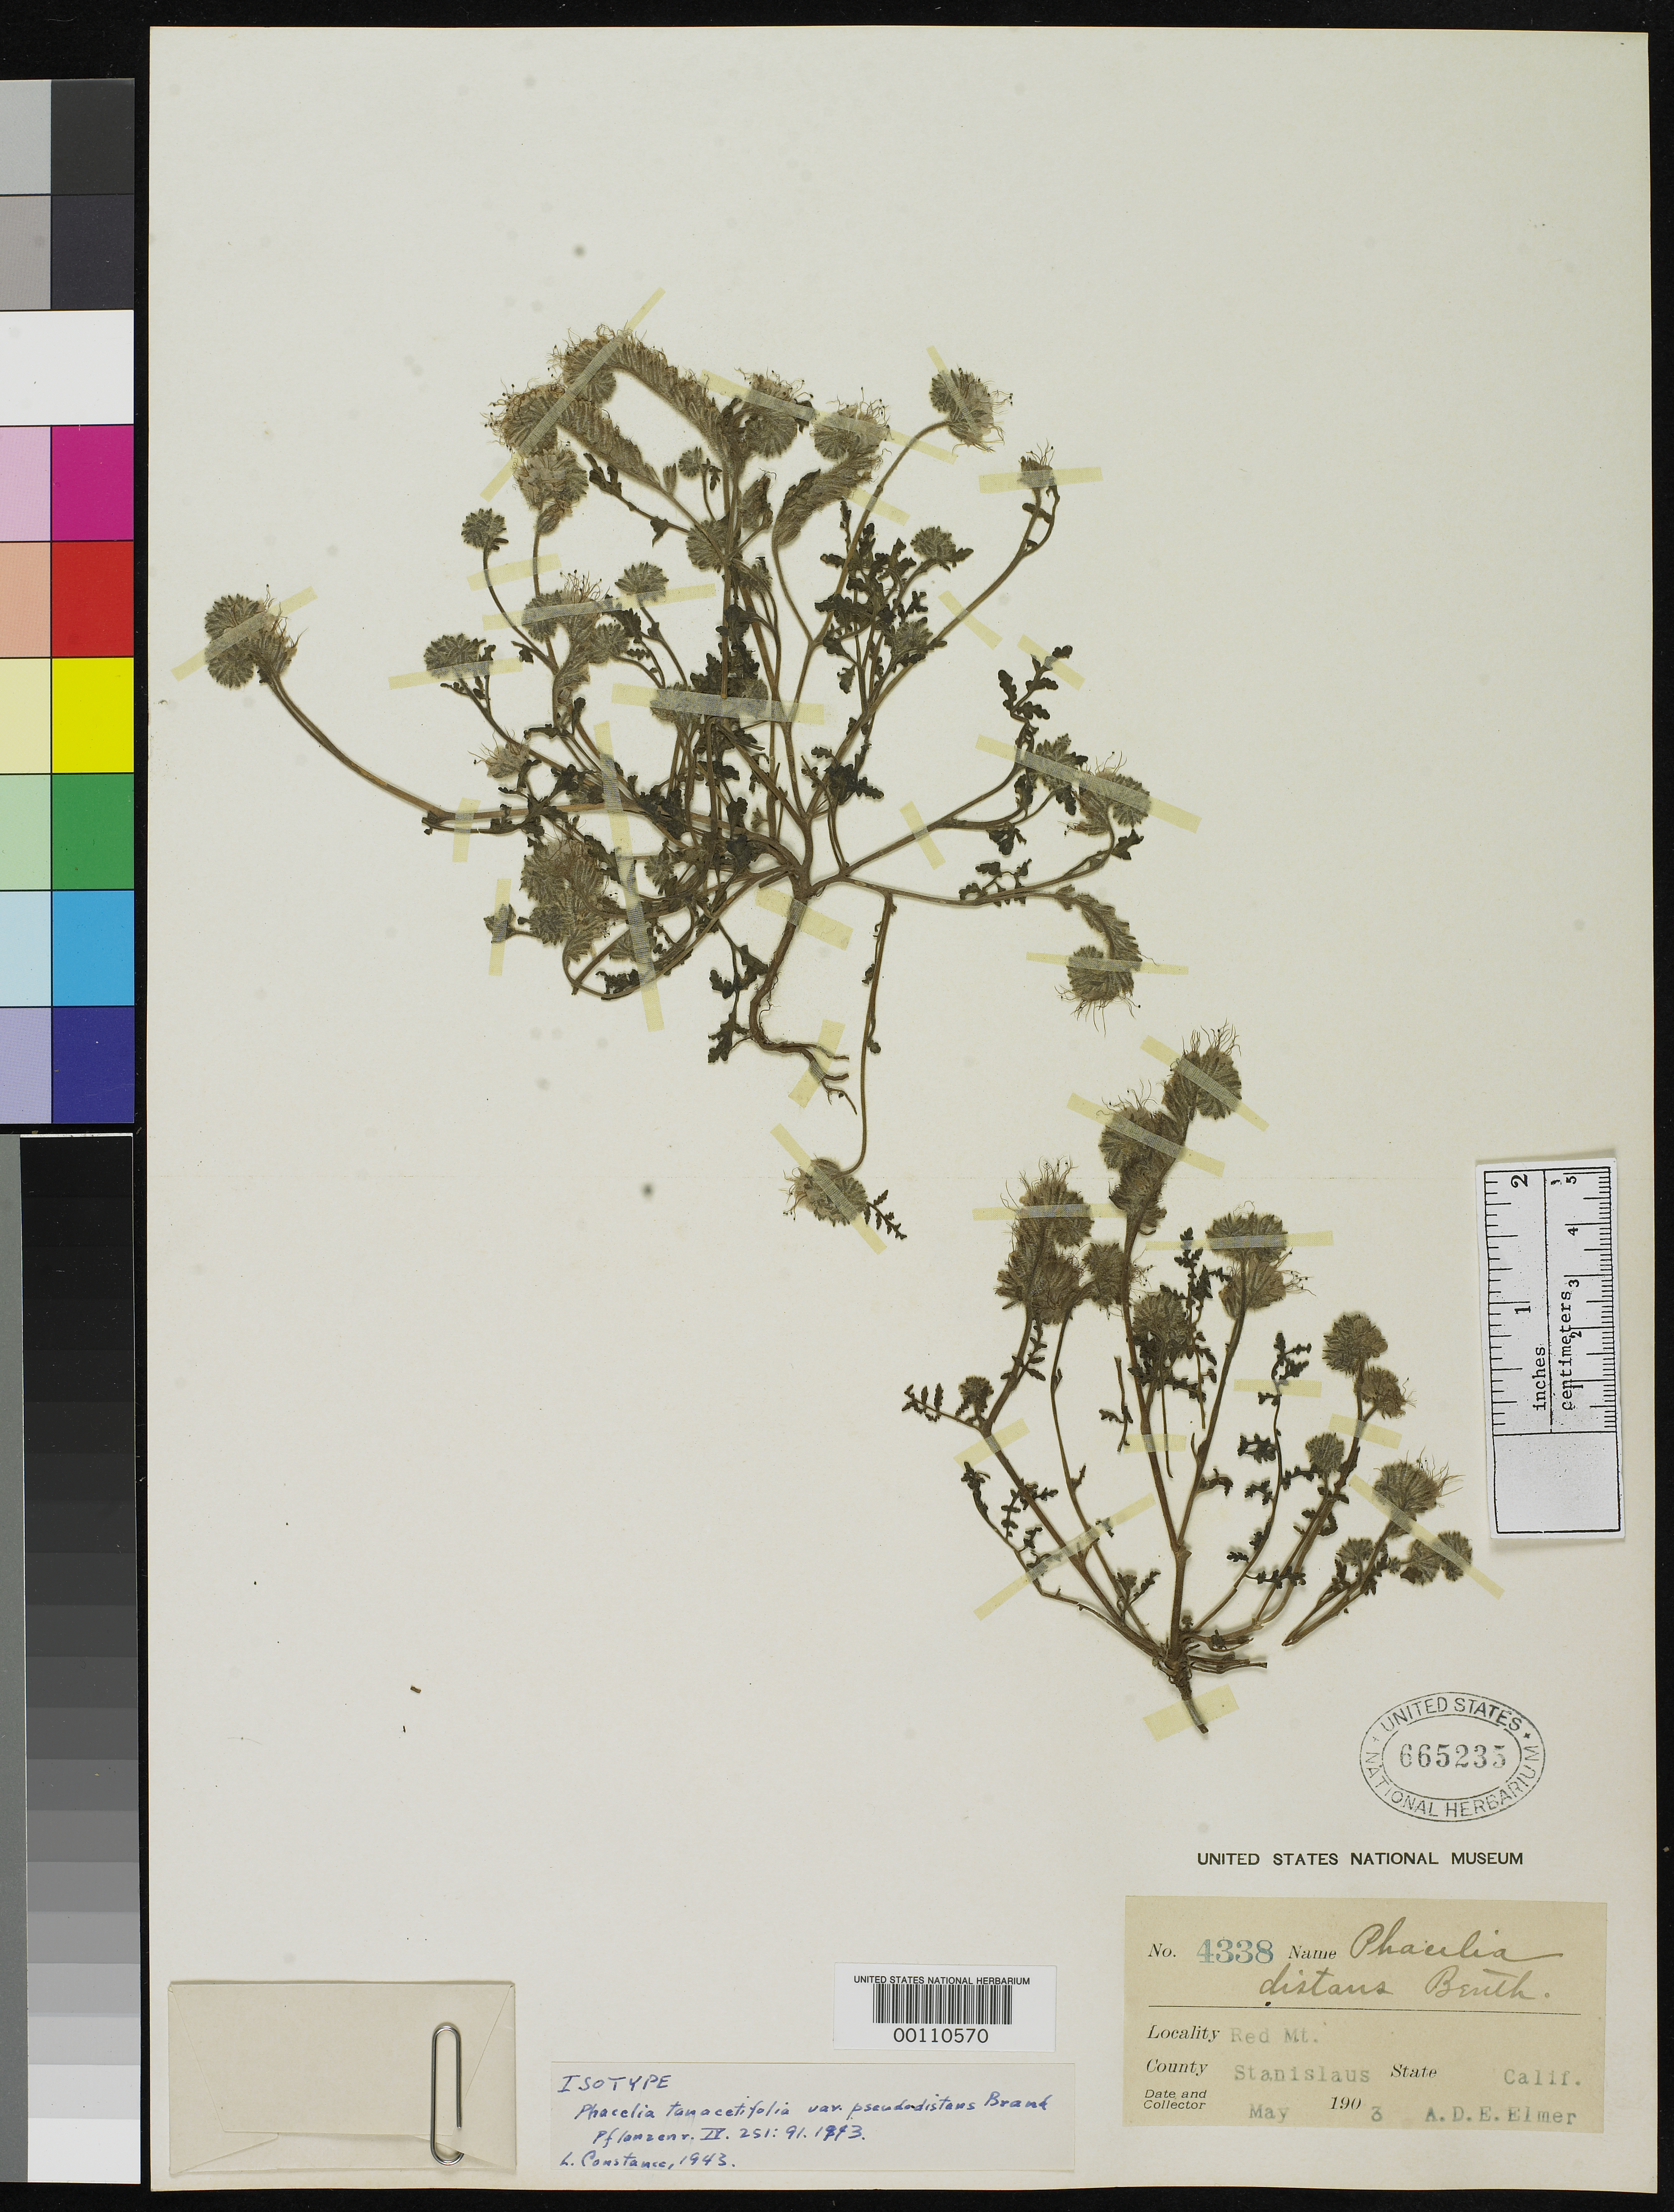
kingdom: Plantae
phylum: Tracheophyta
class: Magnoliopsida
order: Boraginales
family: Hydrophyllaceae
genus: Phacelia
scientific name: Phacelia tanacetifolia var. pseudo-distans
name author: Brand in Engl.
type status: Isotype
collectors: A. D. E. Elmer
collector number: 4338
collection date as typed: May 1903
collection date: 1903-05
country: United States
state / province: California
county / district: Stanislaus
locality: Red Mts.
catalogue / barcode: US 665235